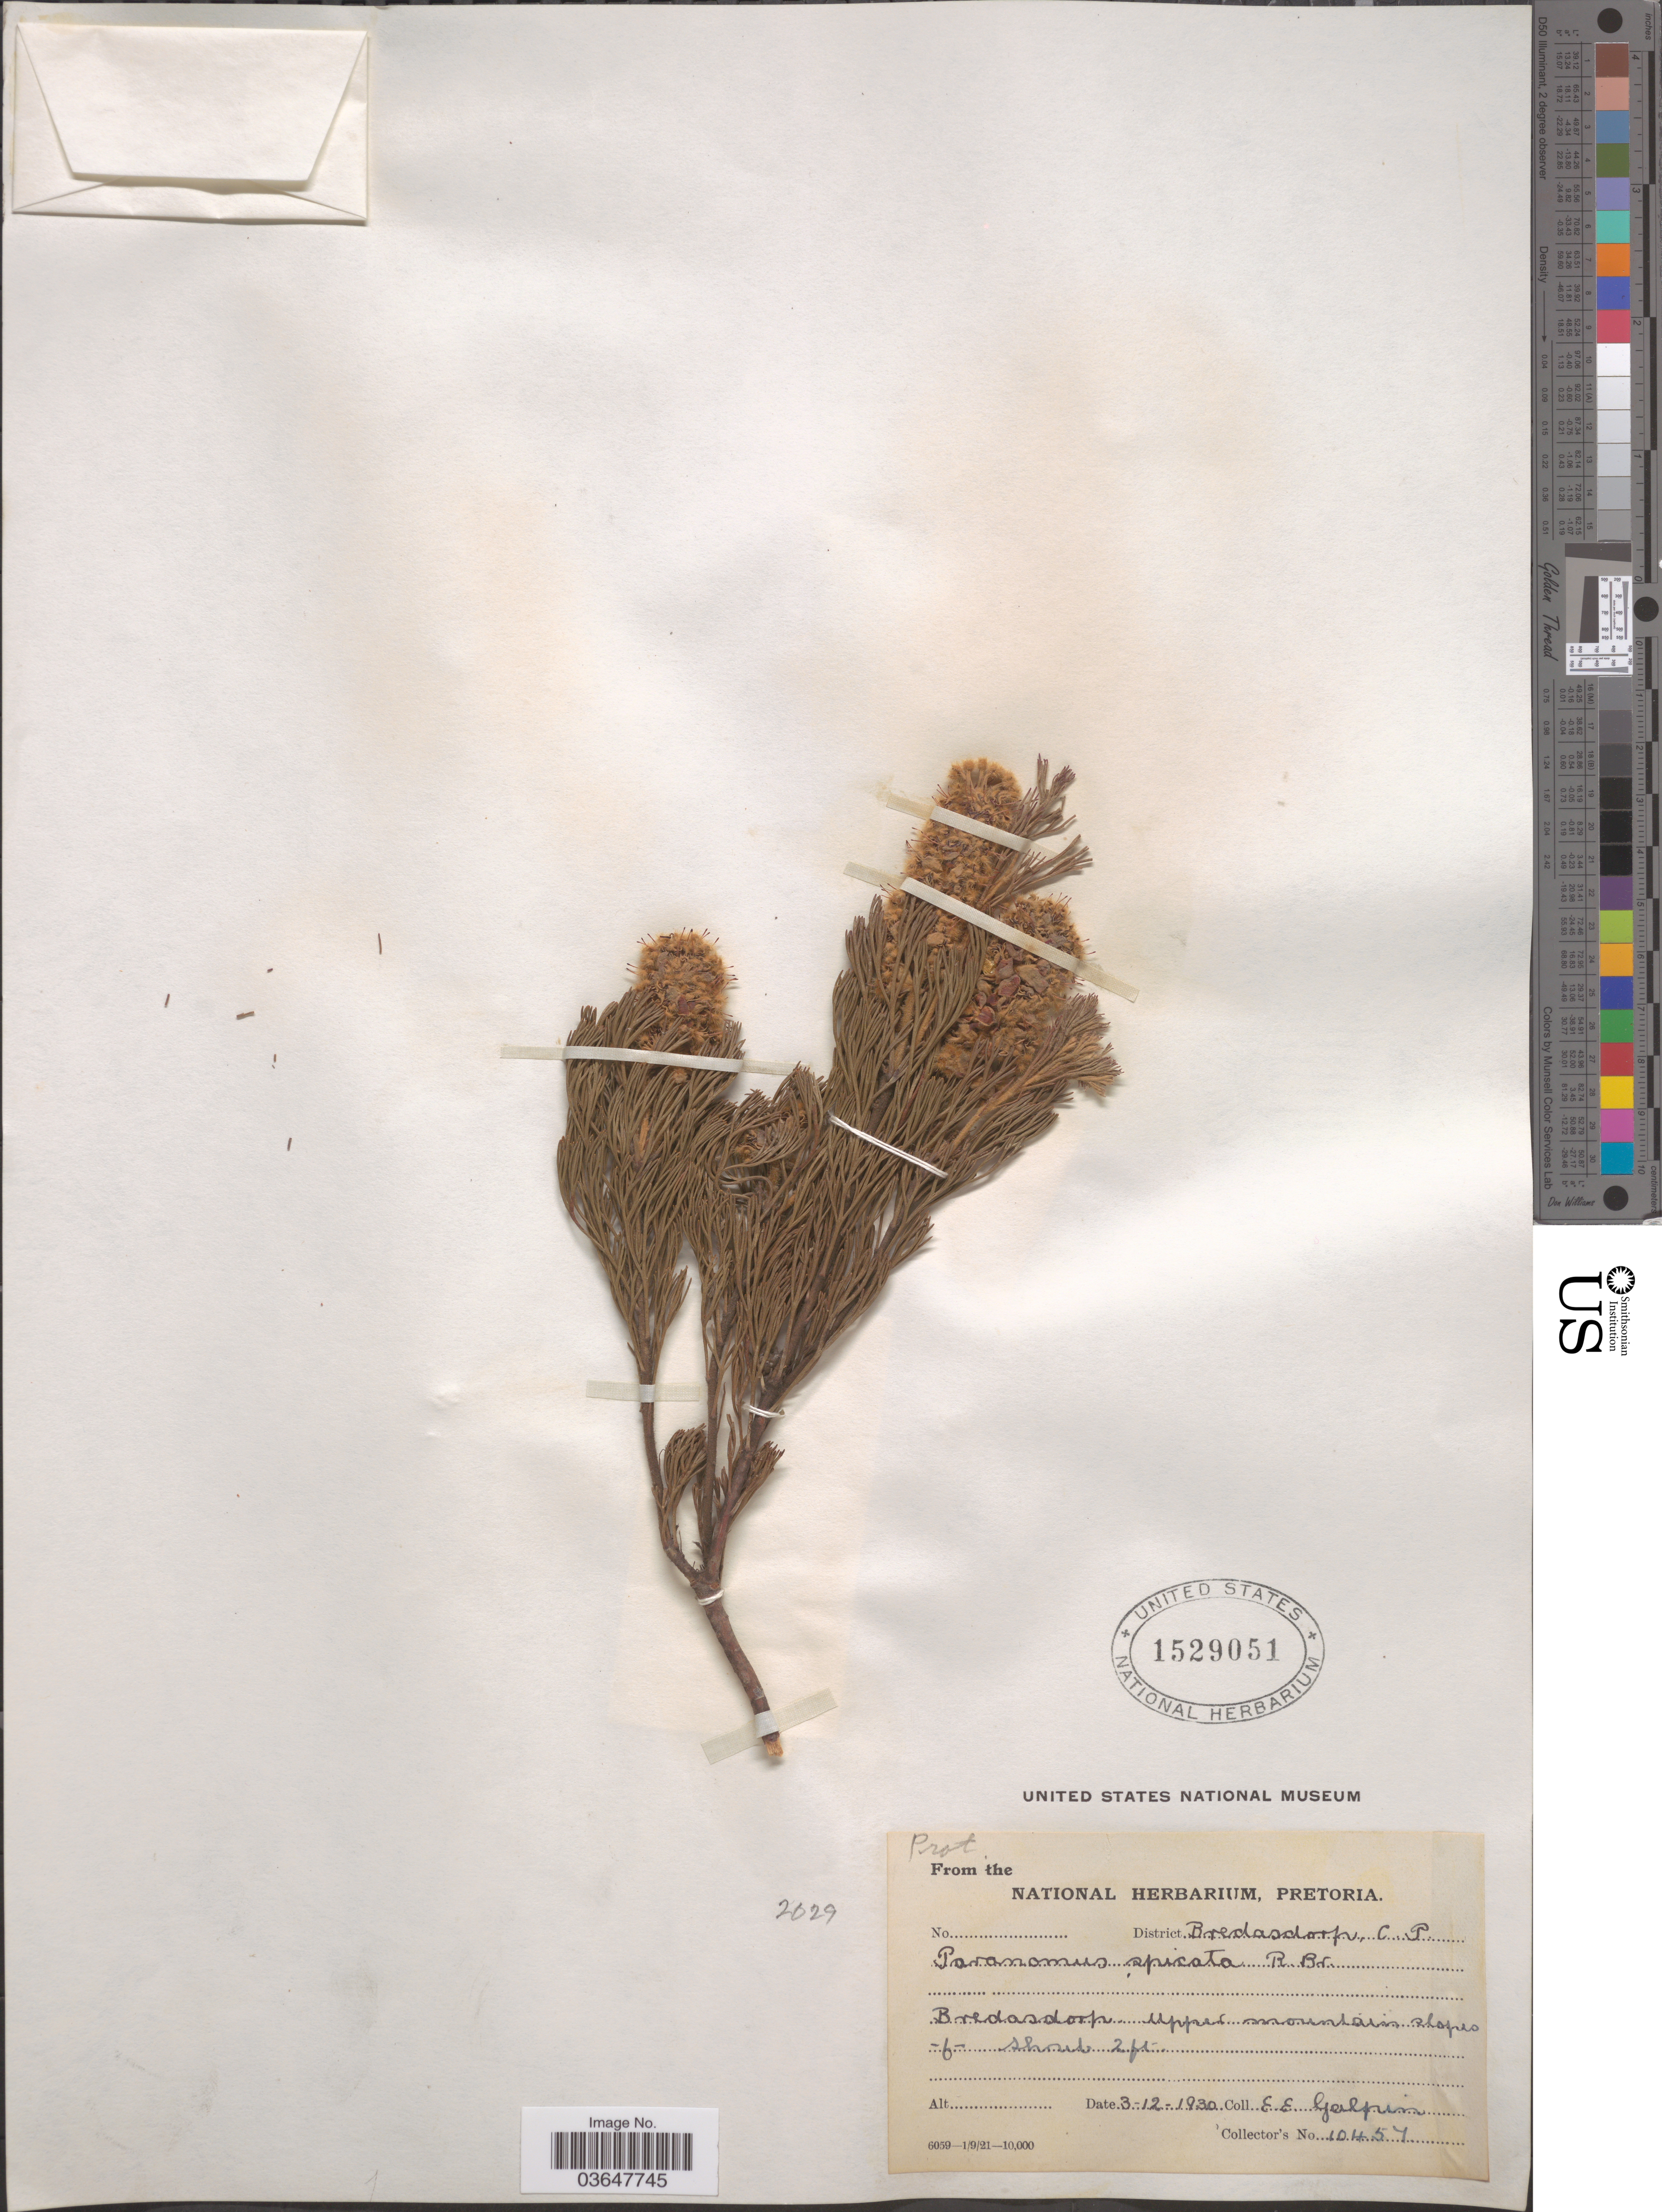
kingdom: Plantae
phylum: Tracheophyta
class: Magnoliopsida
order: Proteales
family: Proteaceae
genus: Paranomus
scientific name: Paranomus spicatus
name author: (Thunb.) Kuntze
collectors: E. Galpin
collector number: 10457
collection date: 1930-12-03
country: South Africa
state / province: Western Cape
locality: District Bredasdorp. Bredasdorp, Upper mountain slopes.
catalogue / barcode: US 1529051